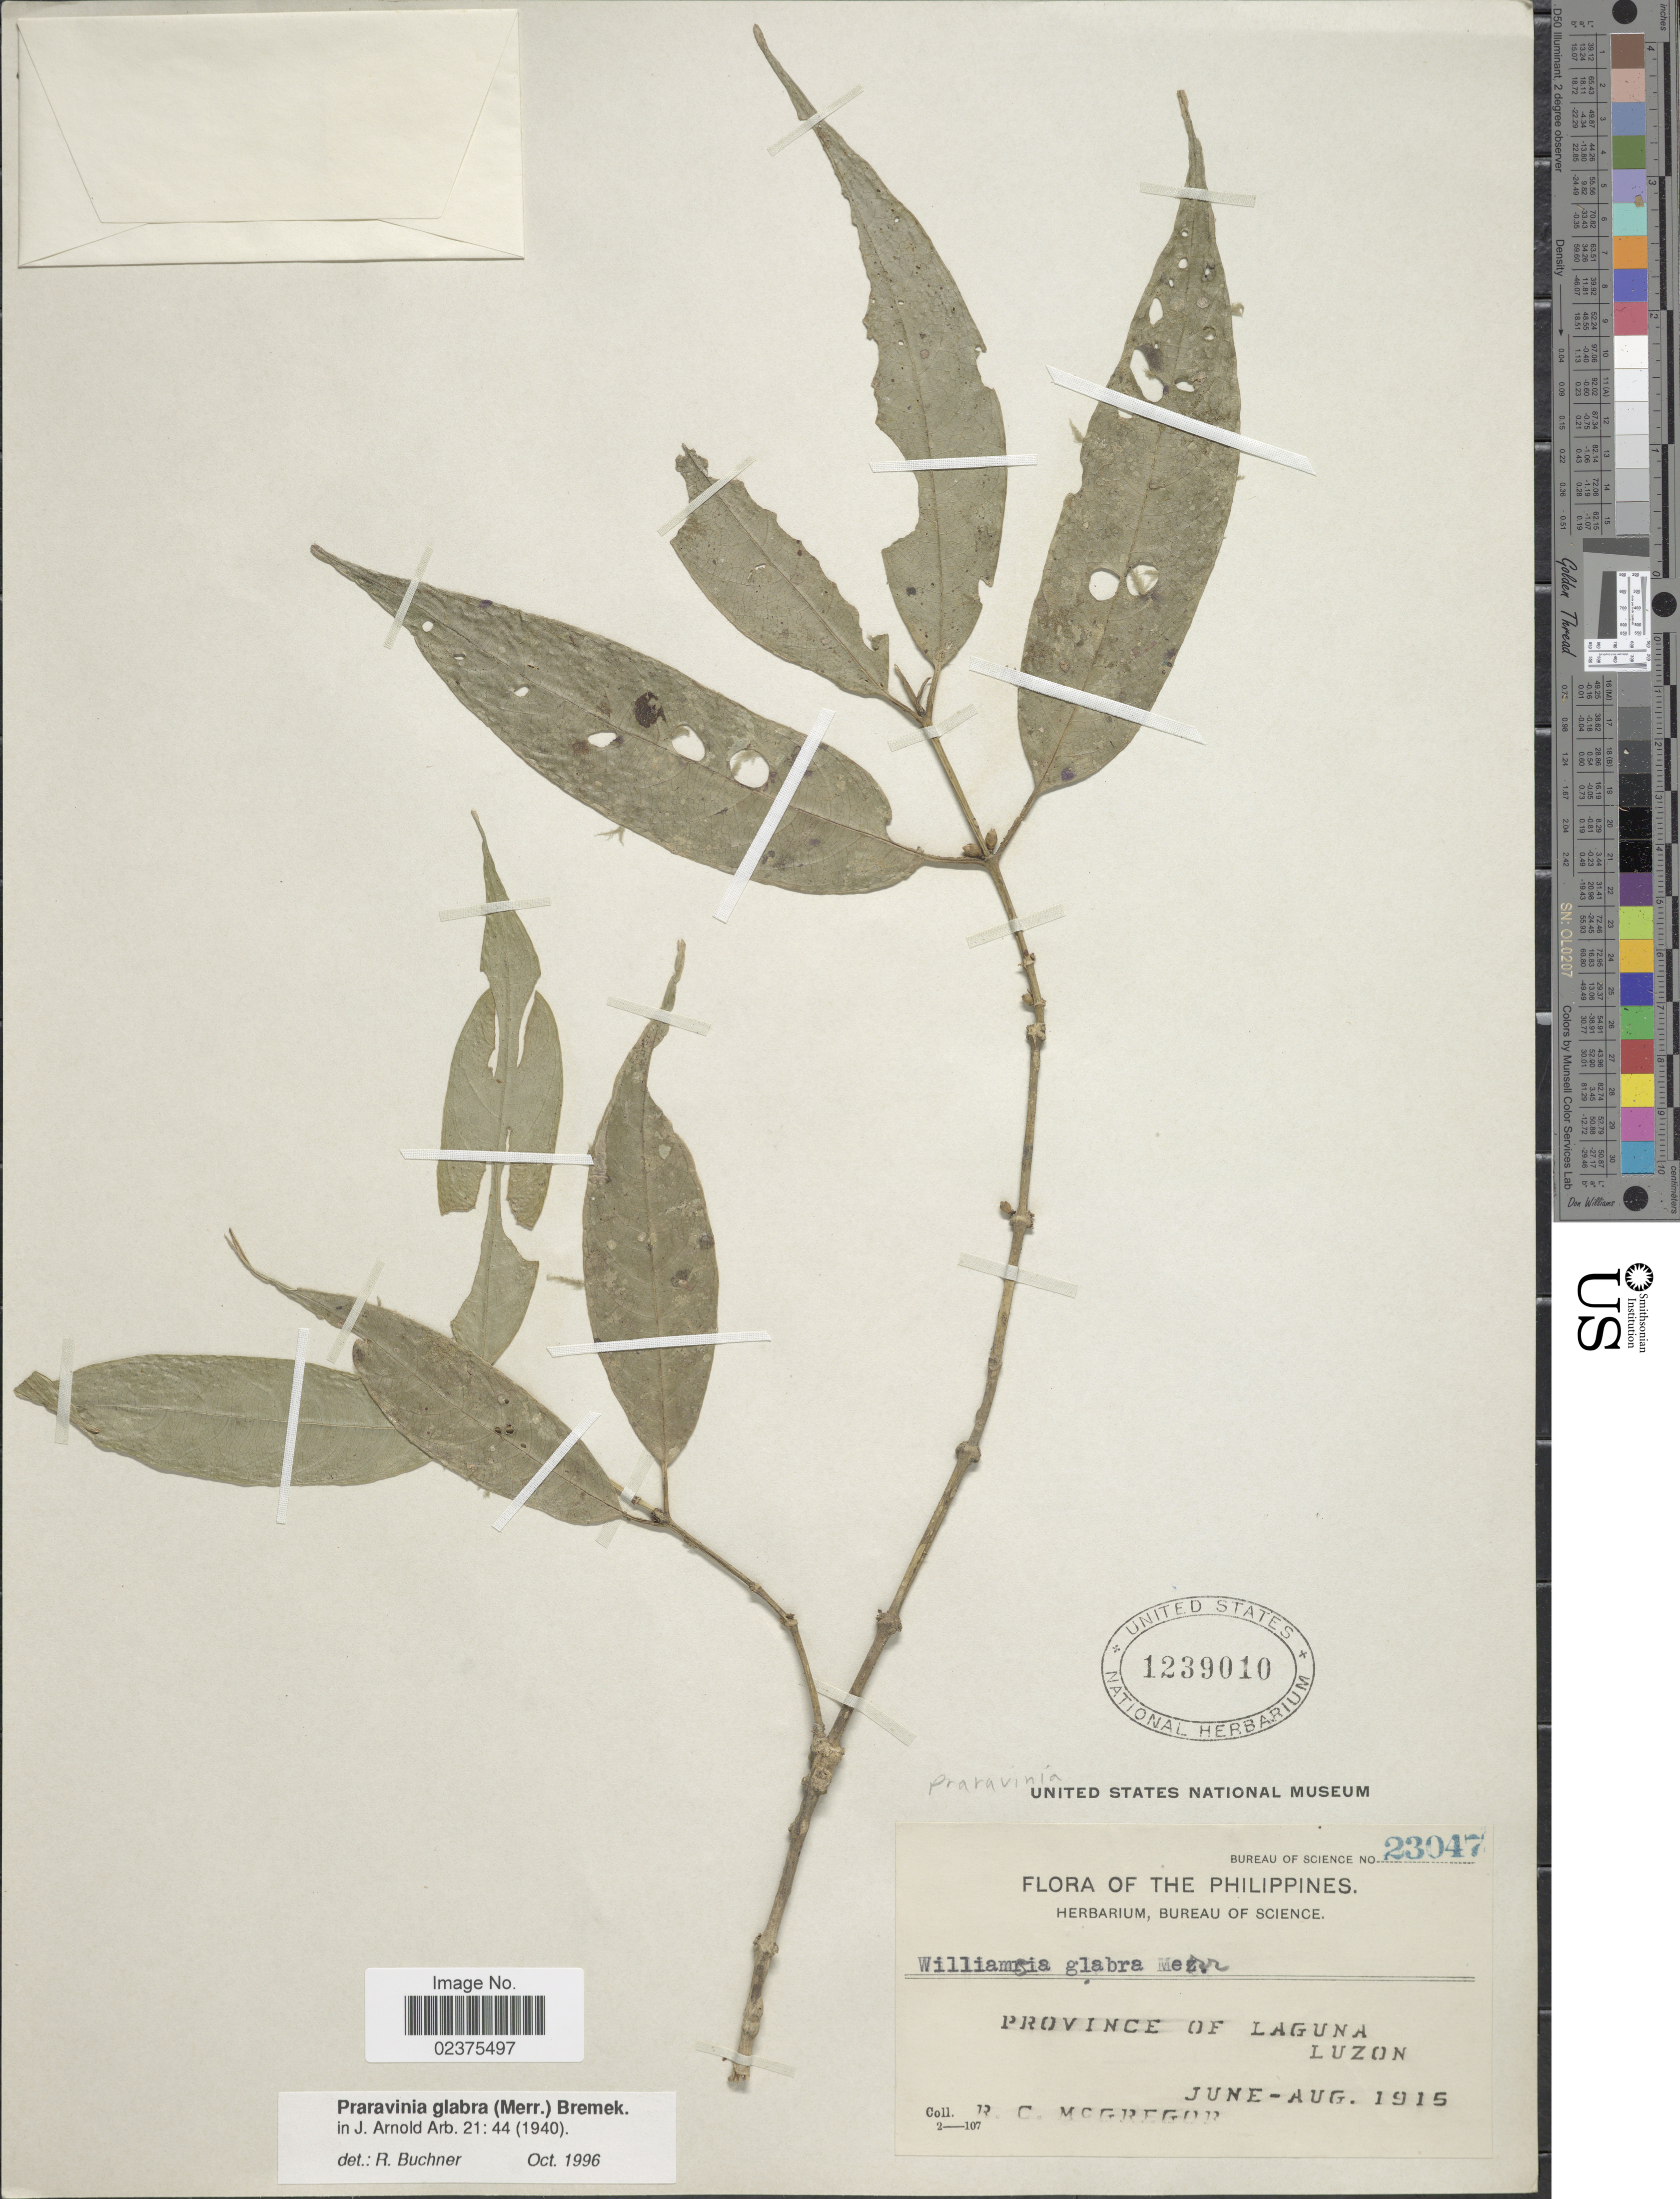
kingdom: Plantae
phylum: Tracheophyta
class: Magnoliopsida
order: Gentianales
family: Rubiaceae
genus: Praravinia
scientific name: Praravinia glabra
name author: (Merr.) Bremek.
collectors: R. C. McGregor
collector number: Bureau of Science 23047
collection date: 1915-06/1915-08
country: Philippines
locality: Province of Laguna, Luzon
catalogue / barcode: US 1239010